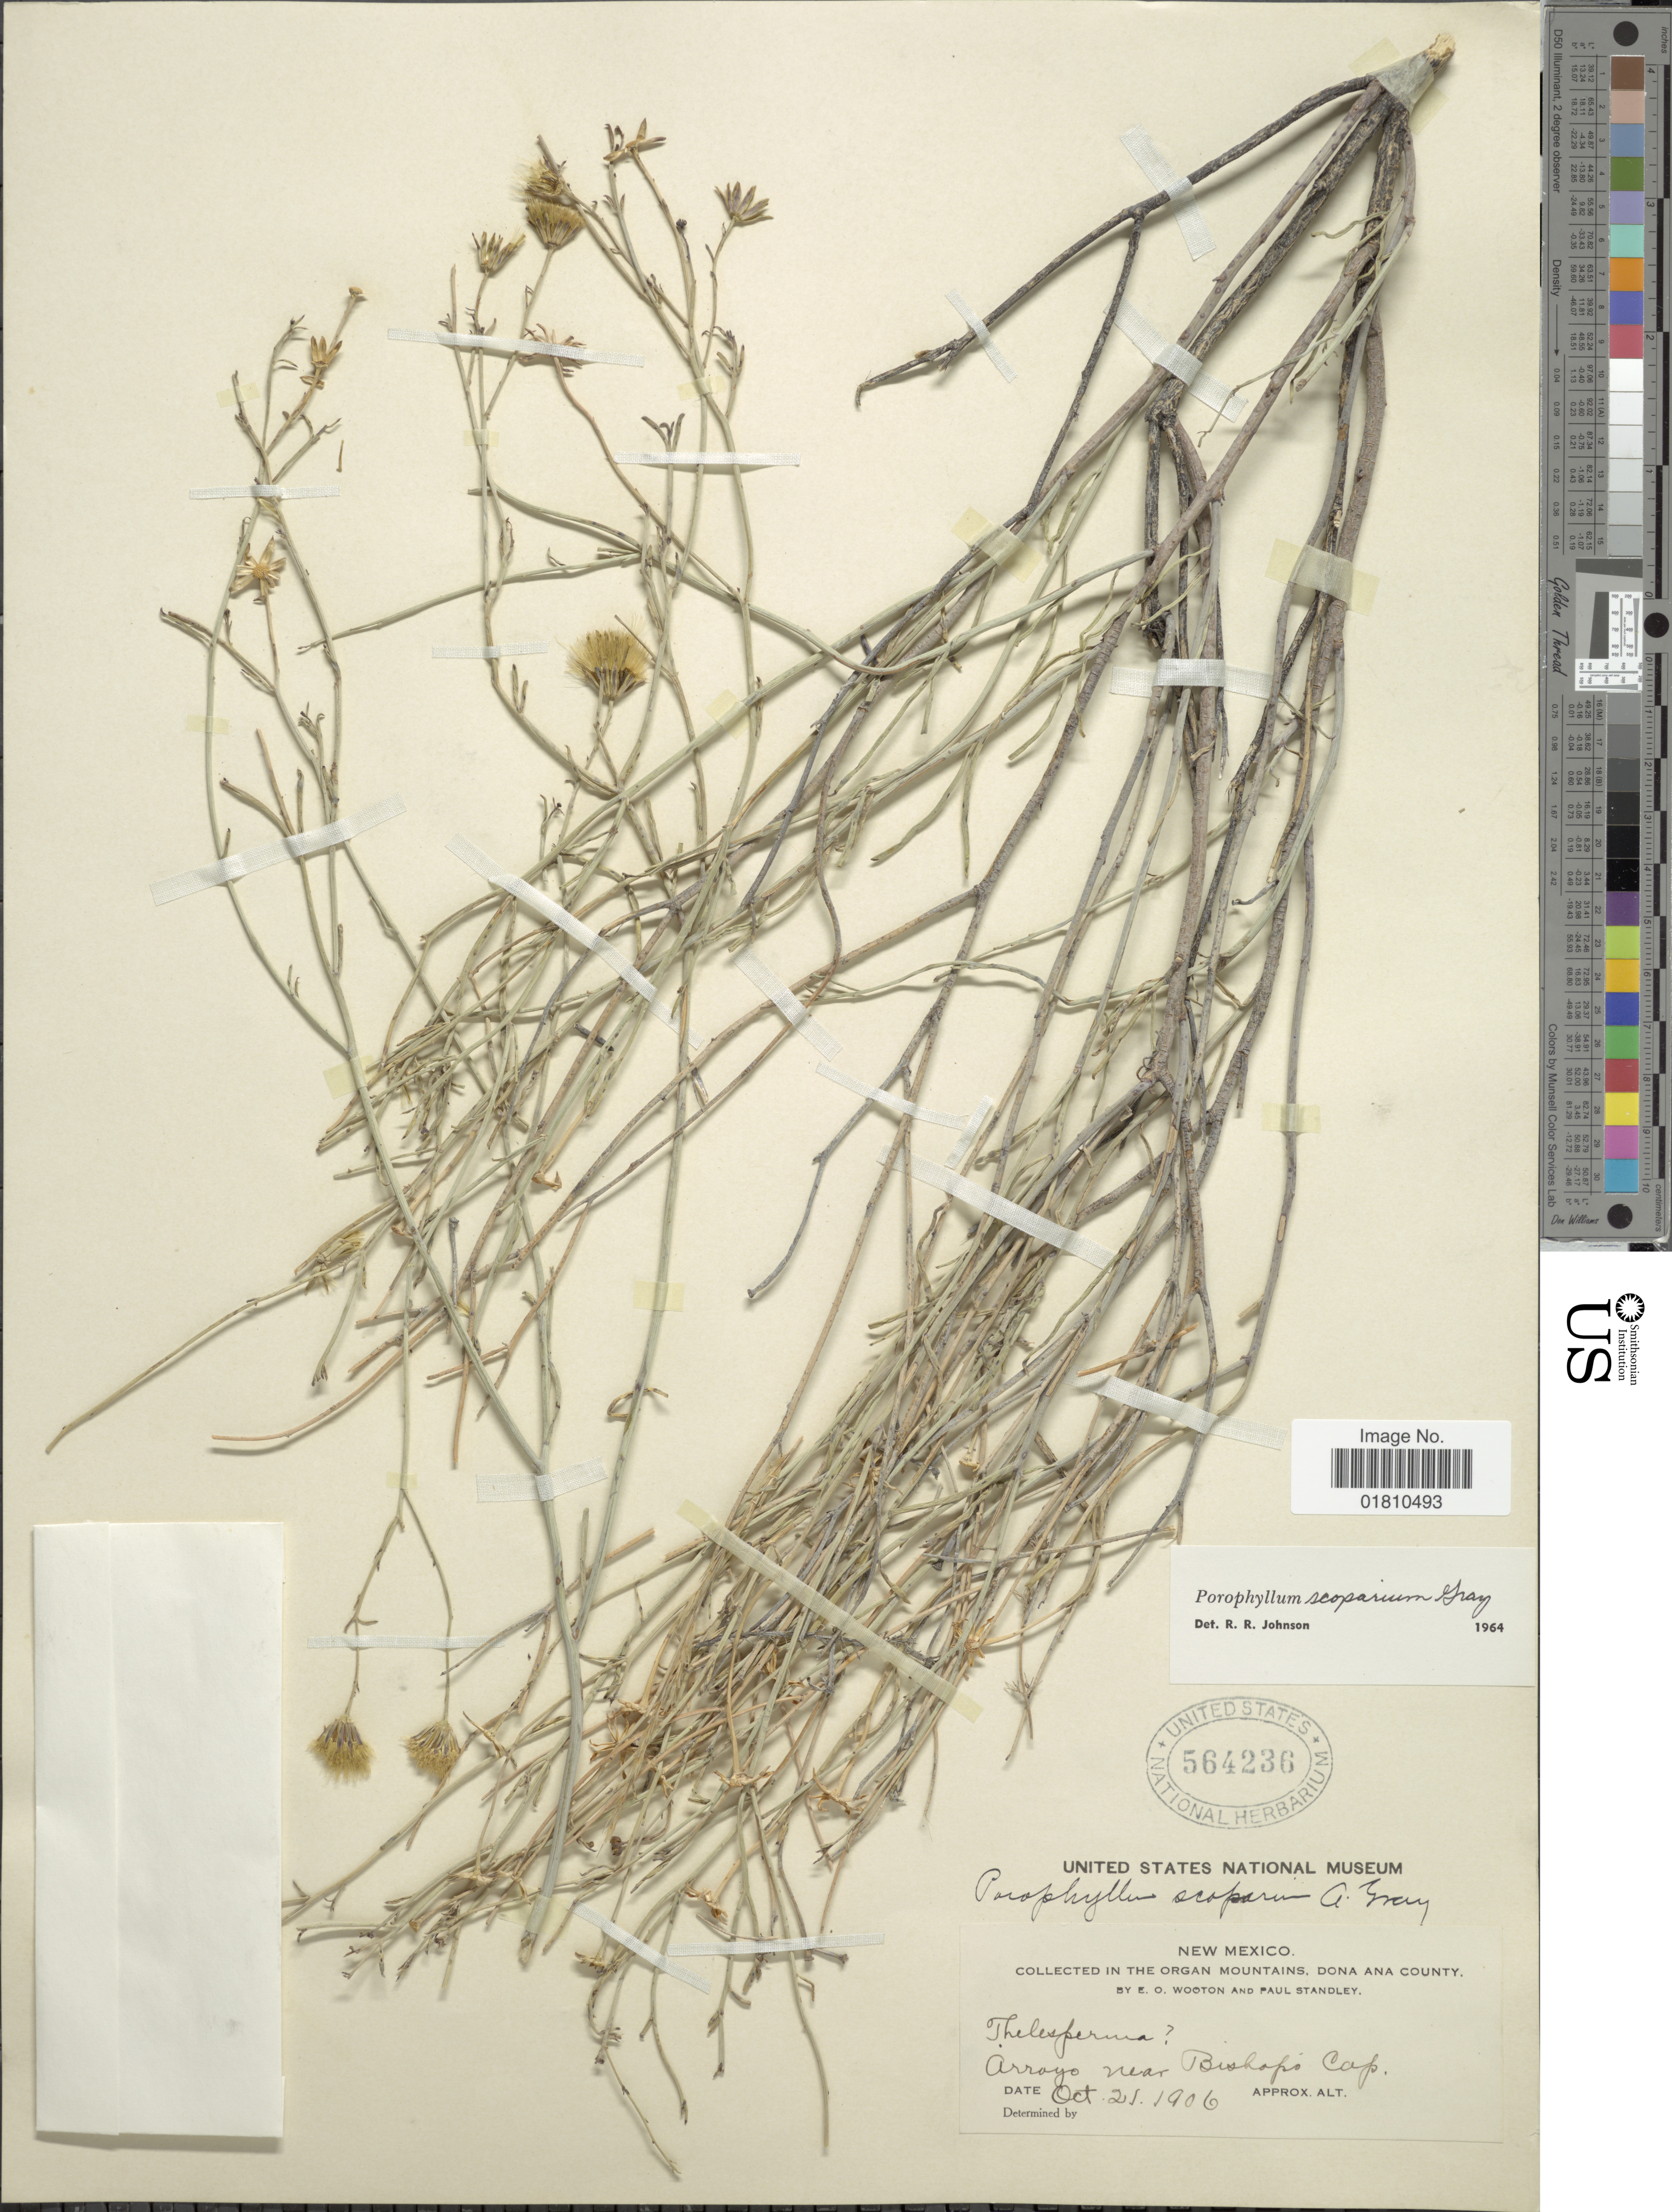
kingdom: Plantae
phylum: Tracheophyta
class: Magnoliopsida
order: Asterales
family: Asteraceae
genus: Porophyllum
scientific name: Porophyllum scoparium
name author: A. Gray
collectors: E. O. Wooton & P. C. Standley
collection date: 1906-10-21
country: United States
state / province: New Mexico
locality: Organ Mountains, Dona Ana County, Arroyo near Bishops Cap.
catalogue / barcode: US 564236